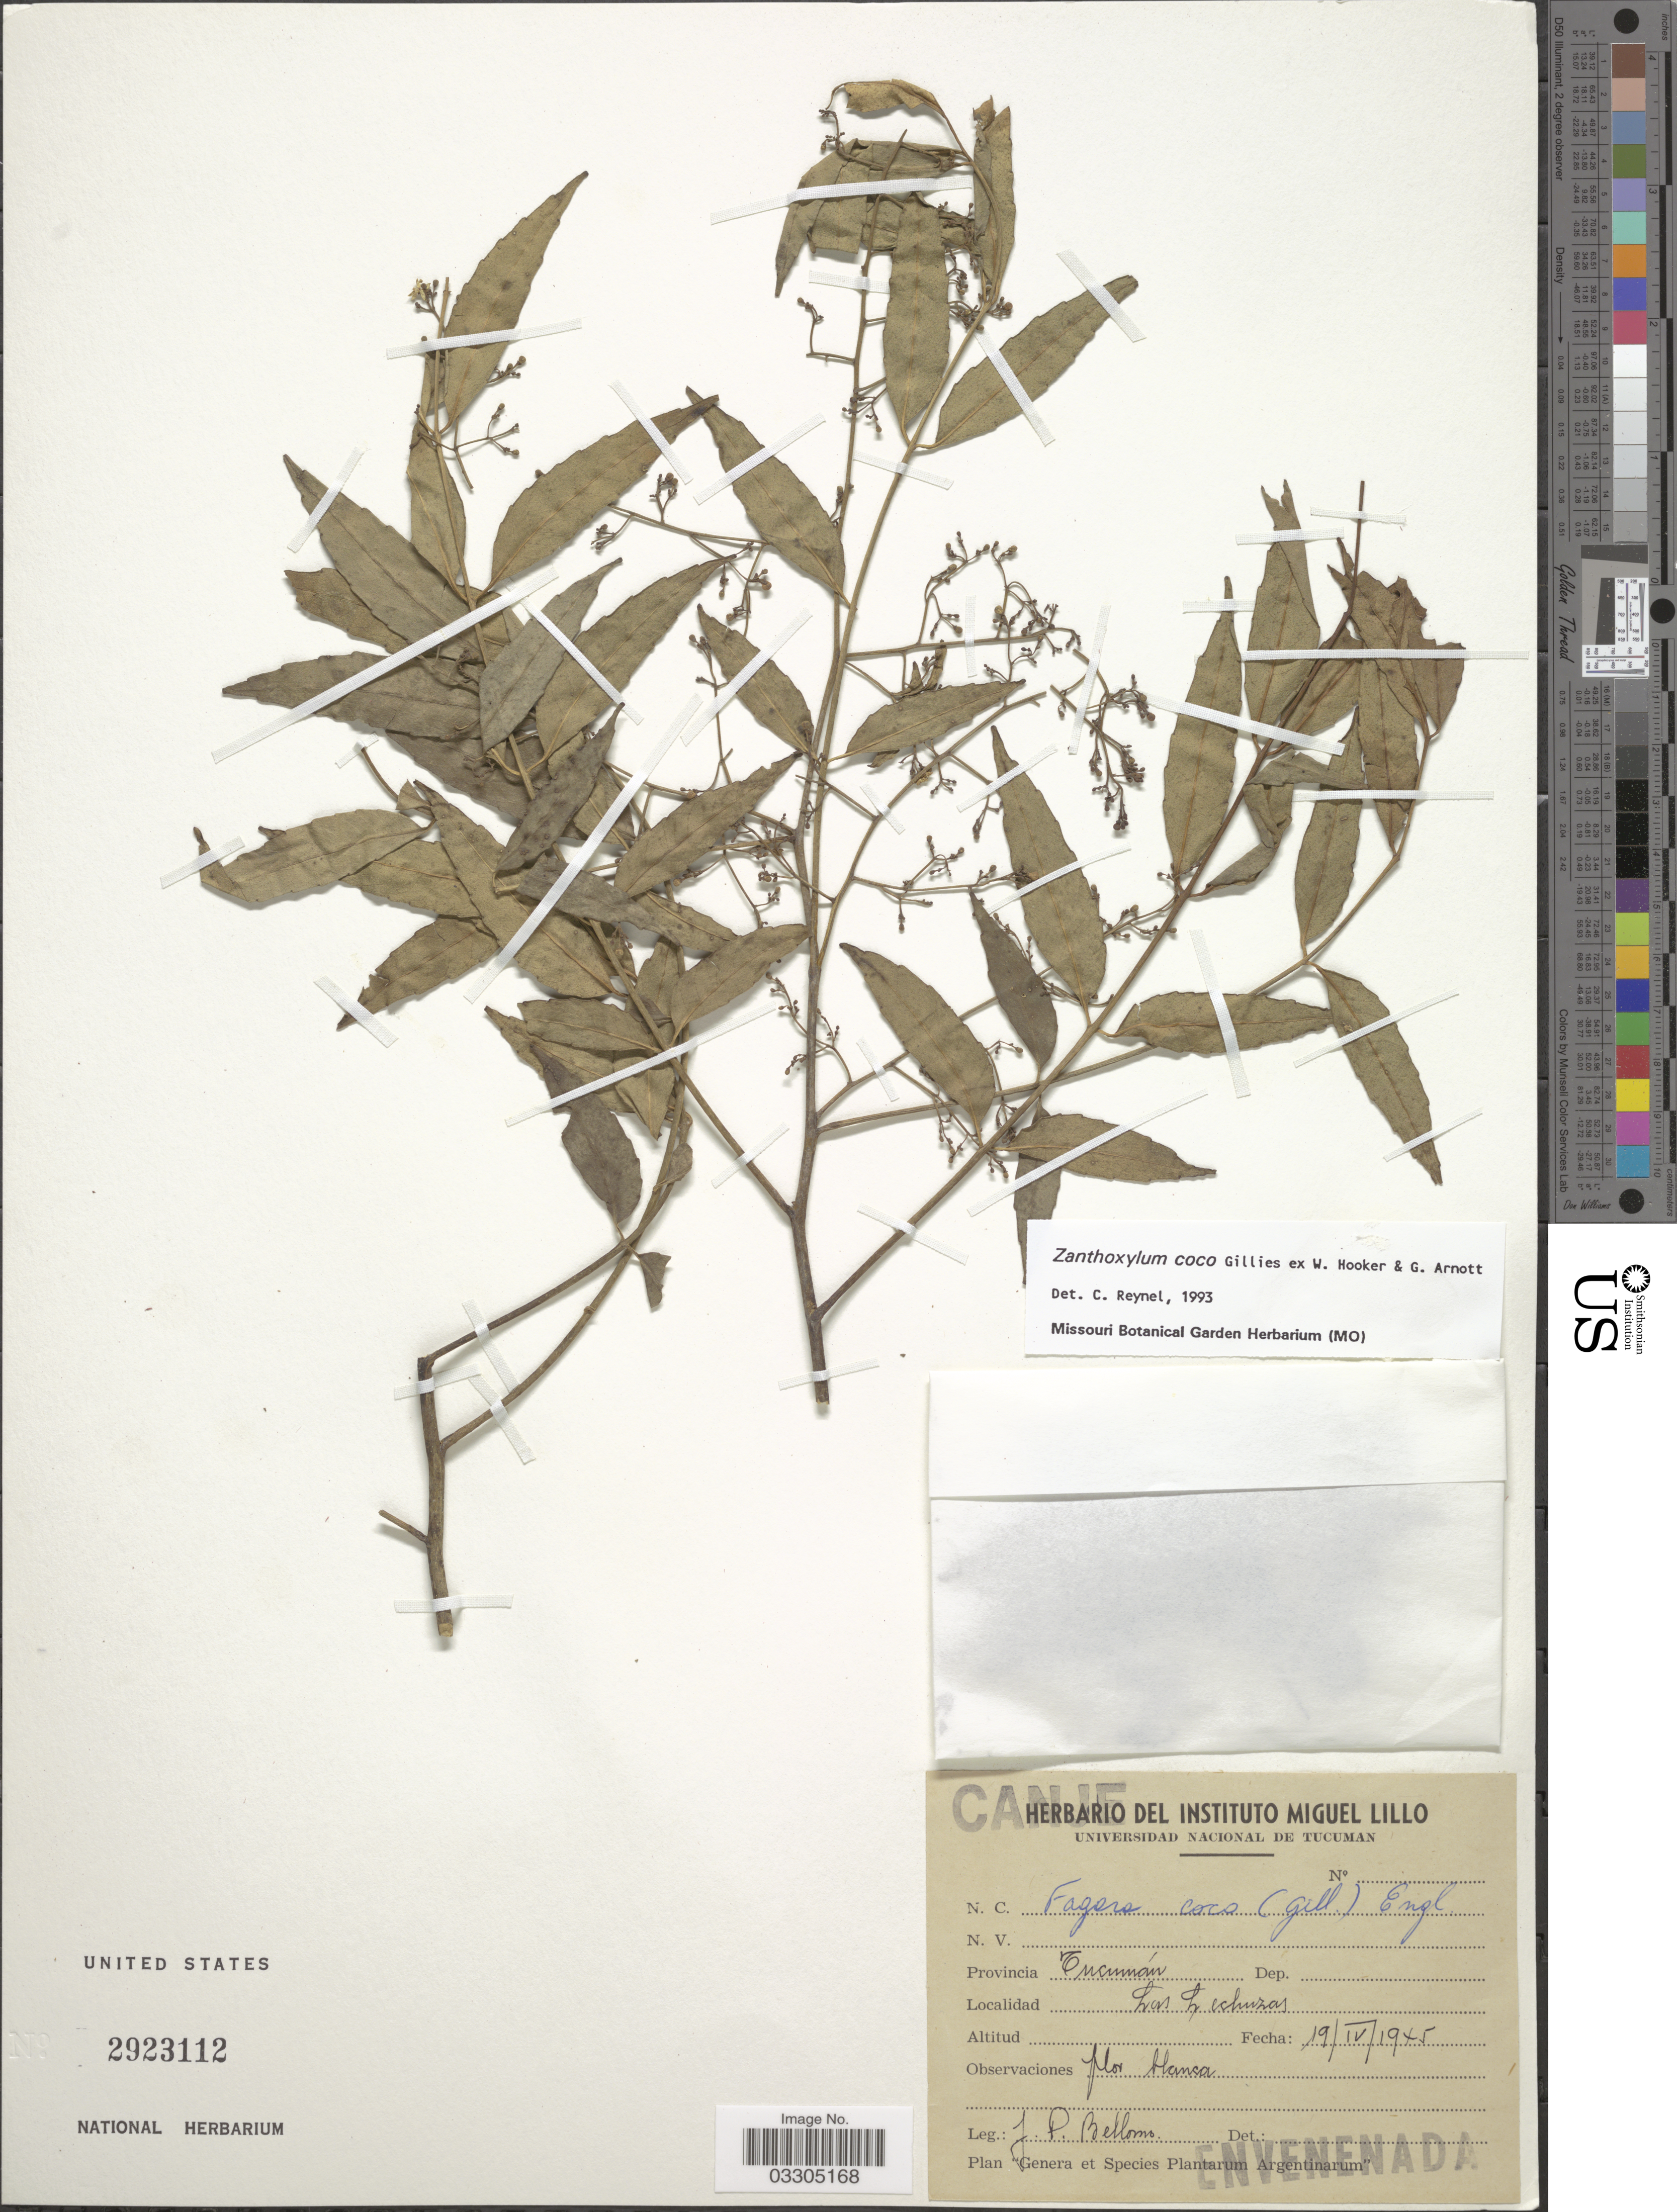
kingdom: Plantae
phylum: Tracheophyta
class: Magnoliopsida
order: Sapindales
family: Rutaceae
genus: Zanthoxylum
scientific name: Zanthoxylum coco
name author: Hook. & Arn.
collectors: J. Bellomo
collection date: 1945-04-19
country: Argentina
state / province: Tucuman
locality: Las Lechuzas.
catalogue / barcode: US 2923112